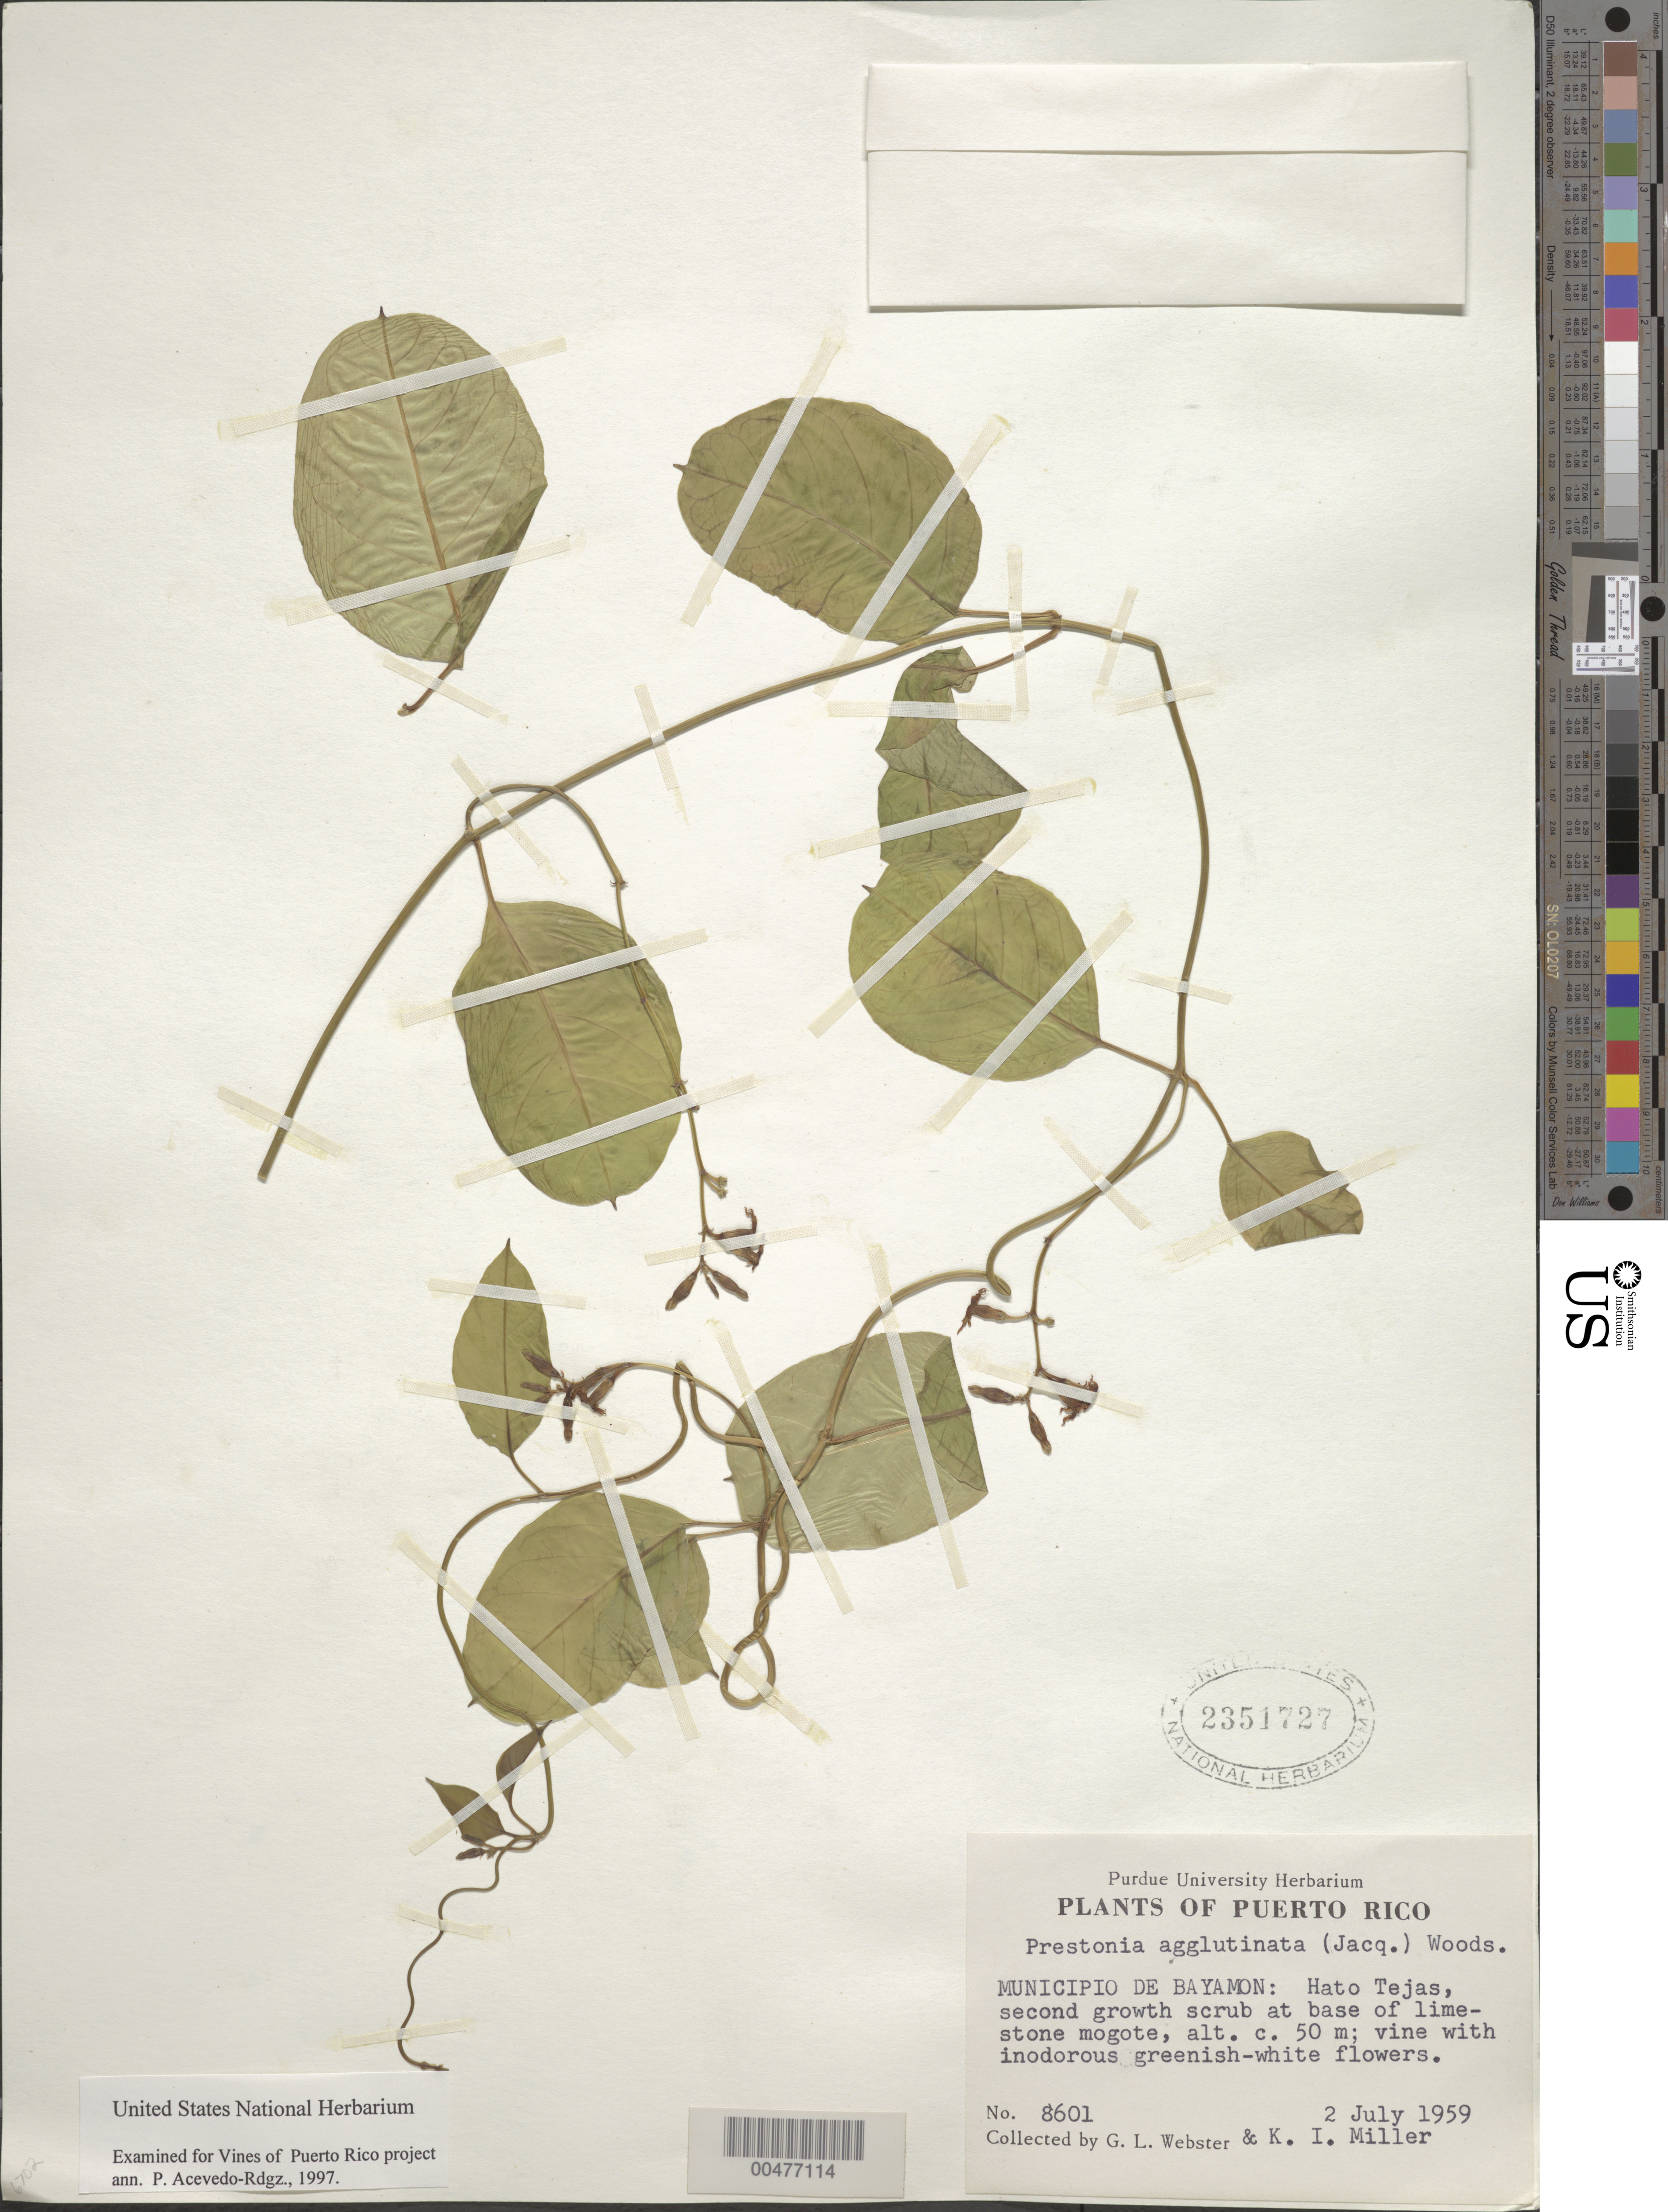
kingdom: Plantae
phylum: Tracheophyta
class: Magnoliopsida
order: Gentianales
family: Apocynaceae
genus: Echites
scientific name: Echites agglutinatus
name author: Jacq.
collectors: G. L. Webster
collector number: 8601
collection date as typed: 02 Jul 1959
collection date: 1959-07-02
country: Puerto Rico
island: Greater Antilles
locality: Hato Tejas. Second growth scrub at base of limestone mogote.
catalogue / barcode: US 2351727